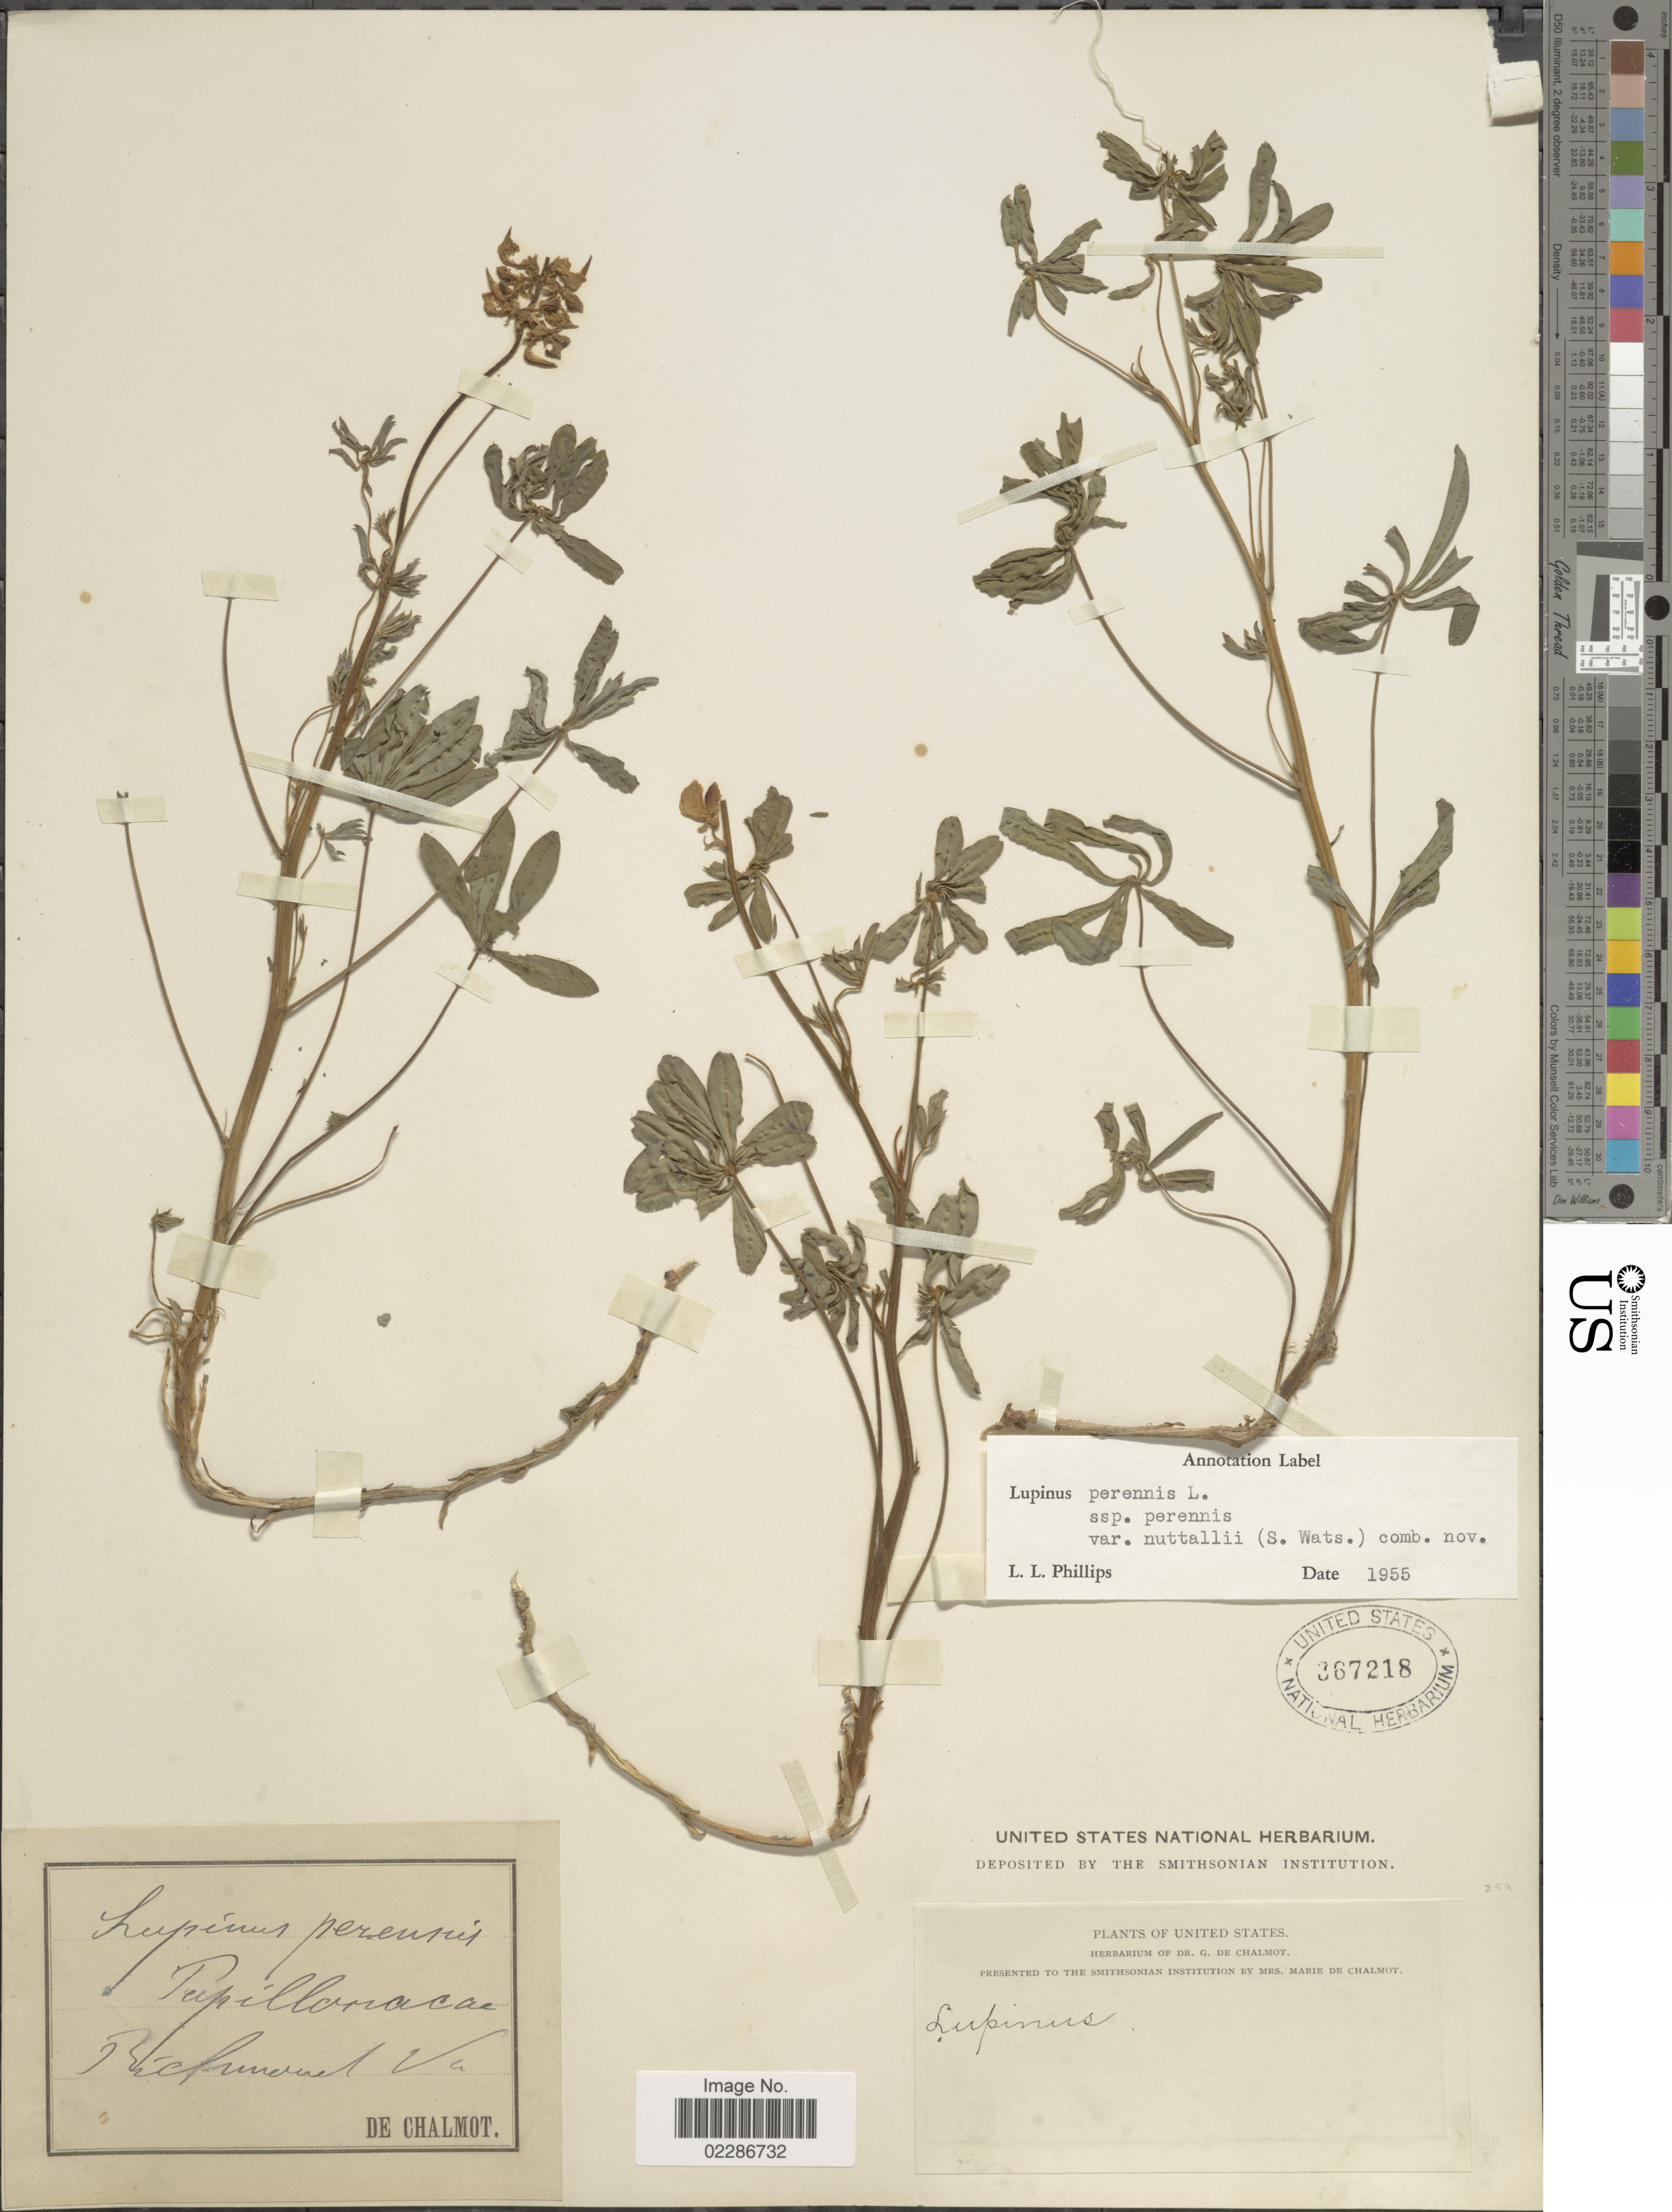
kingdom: Plantae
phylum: Tracheophyta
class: Magnoliopsida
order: Fabales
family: Fabaceae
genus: Lupinus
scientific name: Lupinus perennis subsp. gracilis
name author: (Chapm.) D.B. Dunn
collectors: G. de Chalmot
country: United States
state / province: Virginia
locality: Richmond.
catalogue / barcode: US 367218